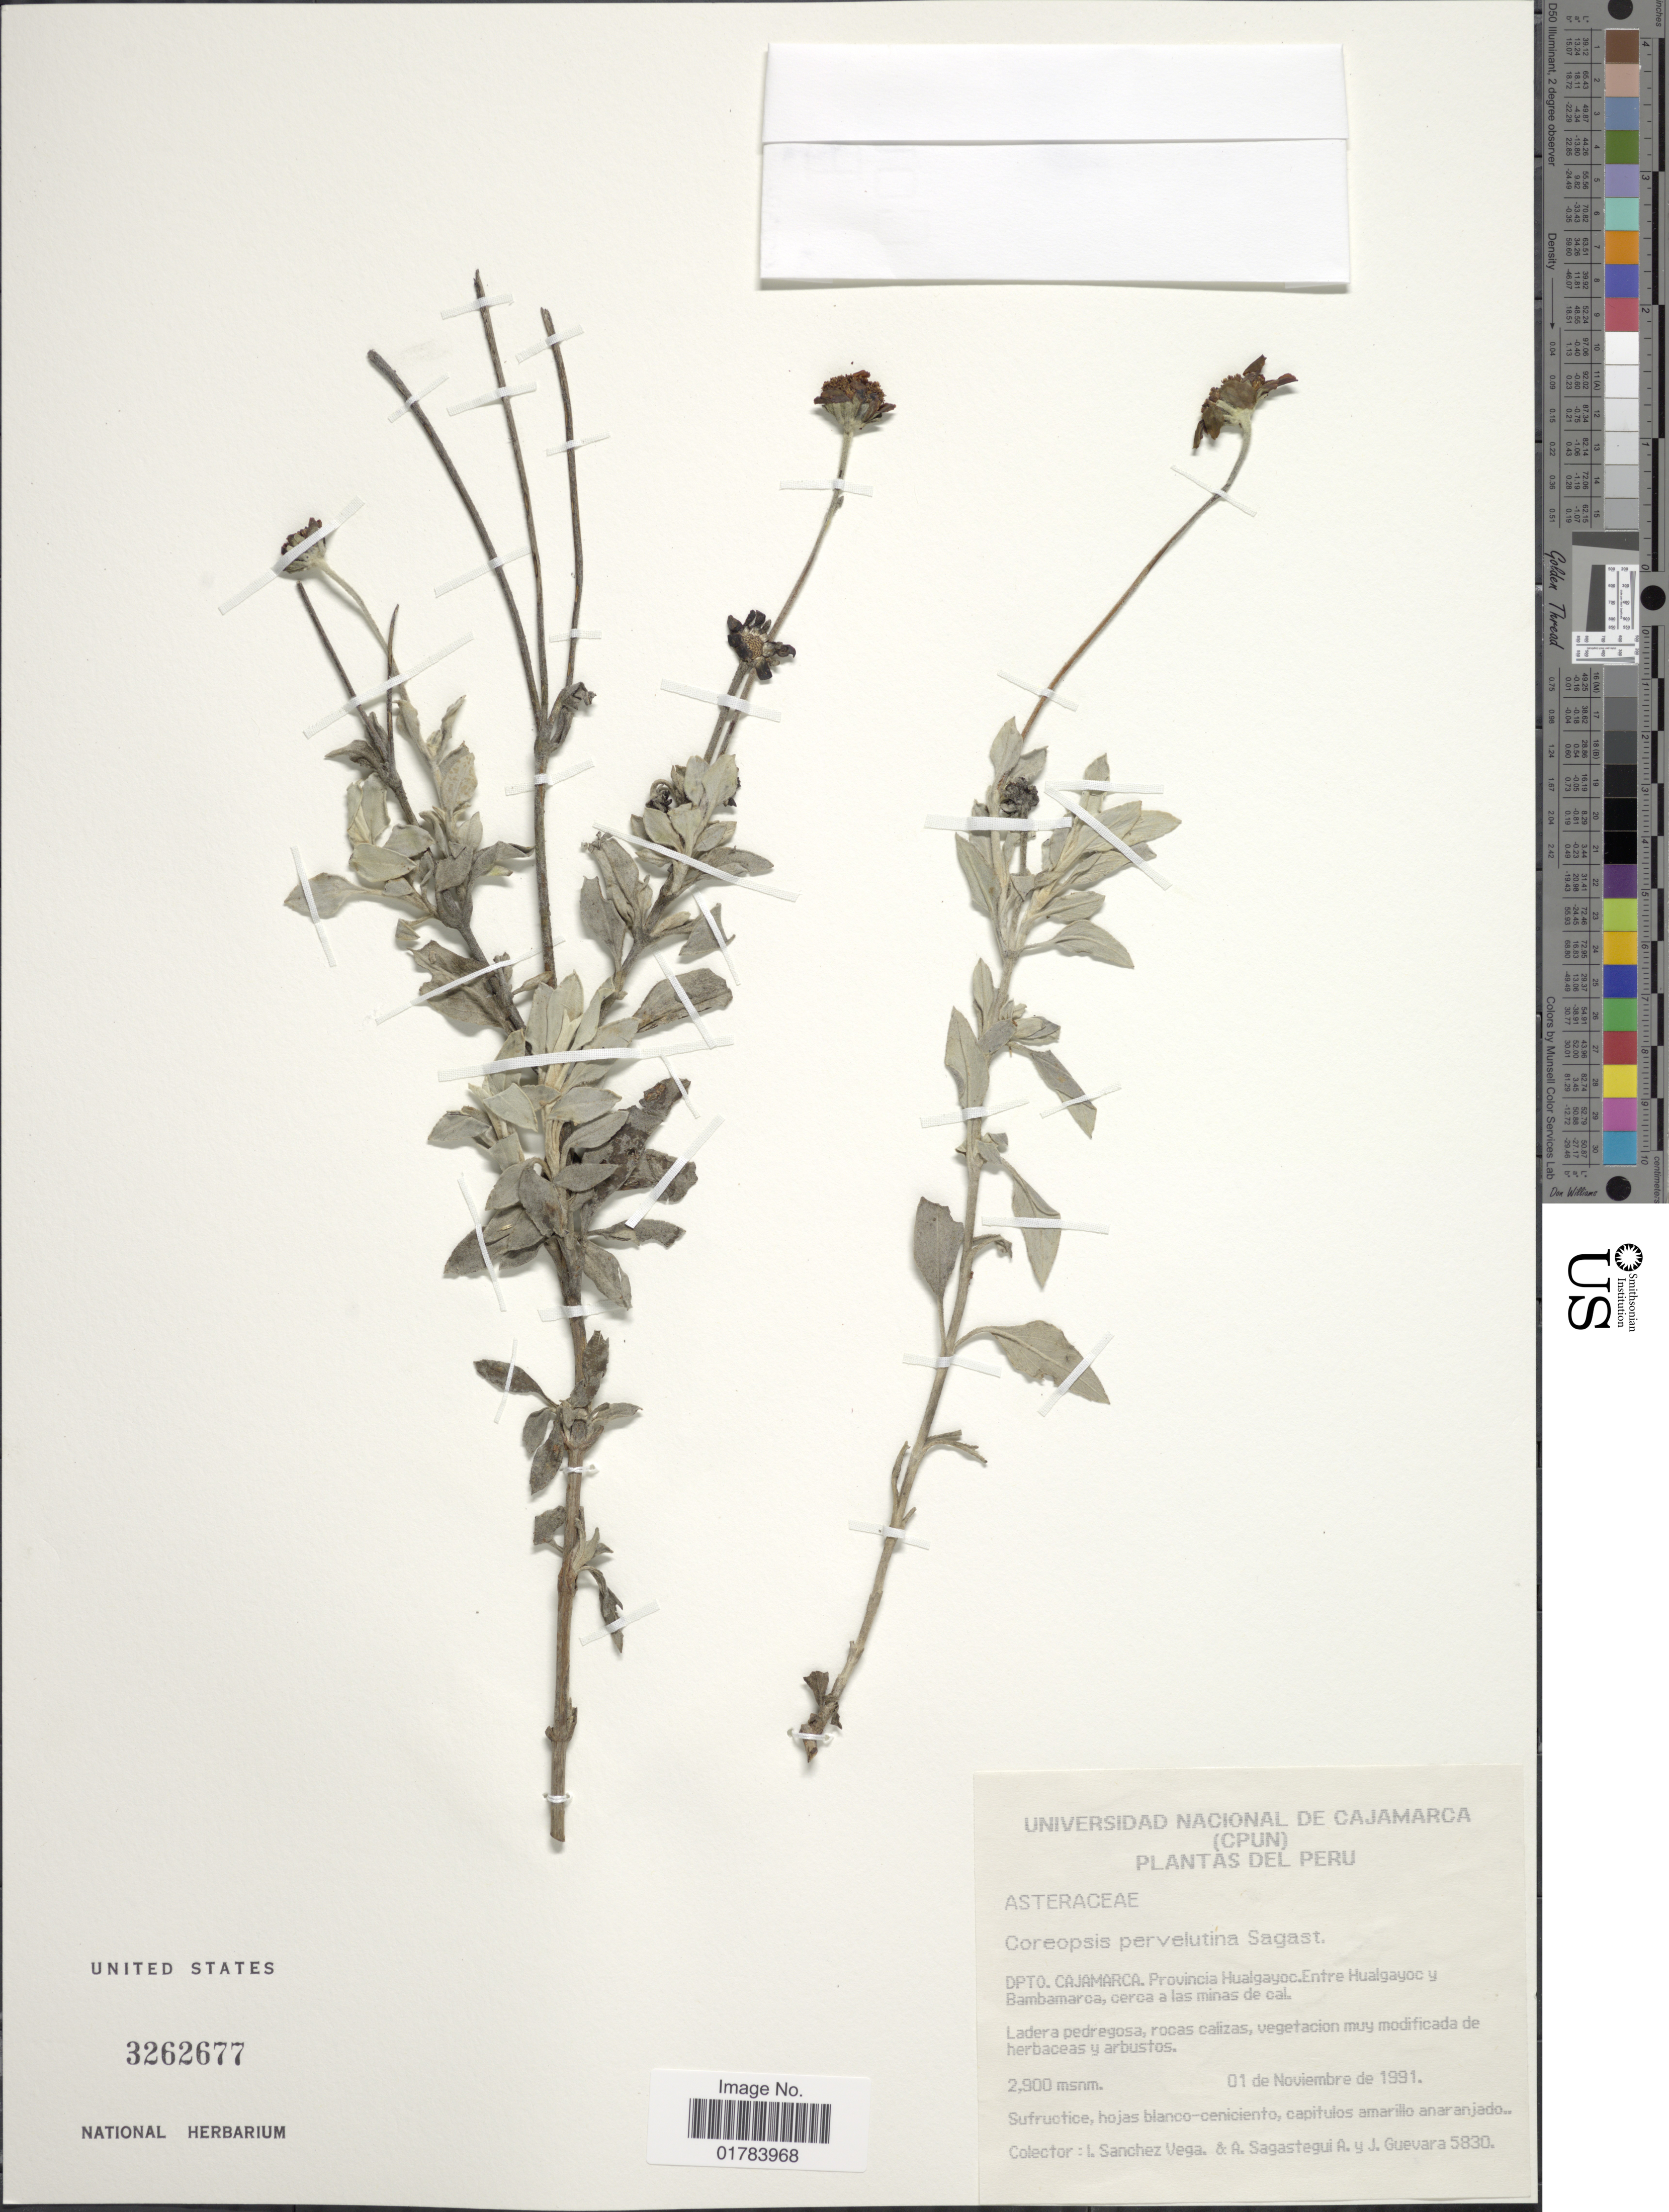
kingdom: Plantae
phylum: Tracheophyta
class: Magnoliopsida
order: Asterales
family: Asteraceae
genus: Coreopsis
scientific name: Coreopsis peruvelutina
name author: Sagást.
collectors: I. Sánchez Vega, A. Sagástegui A. & J. Guevara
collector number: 5830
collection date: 1991-11-01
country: Peru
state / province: Cajamarca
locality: Provincia Hualgayoc. Entre Hualgayoc y Bambamarca, cerca a las minas de cal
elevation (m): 2900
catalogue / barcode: US 3262677